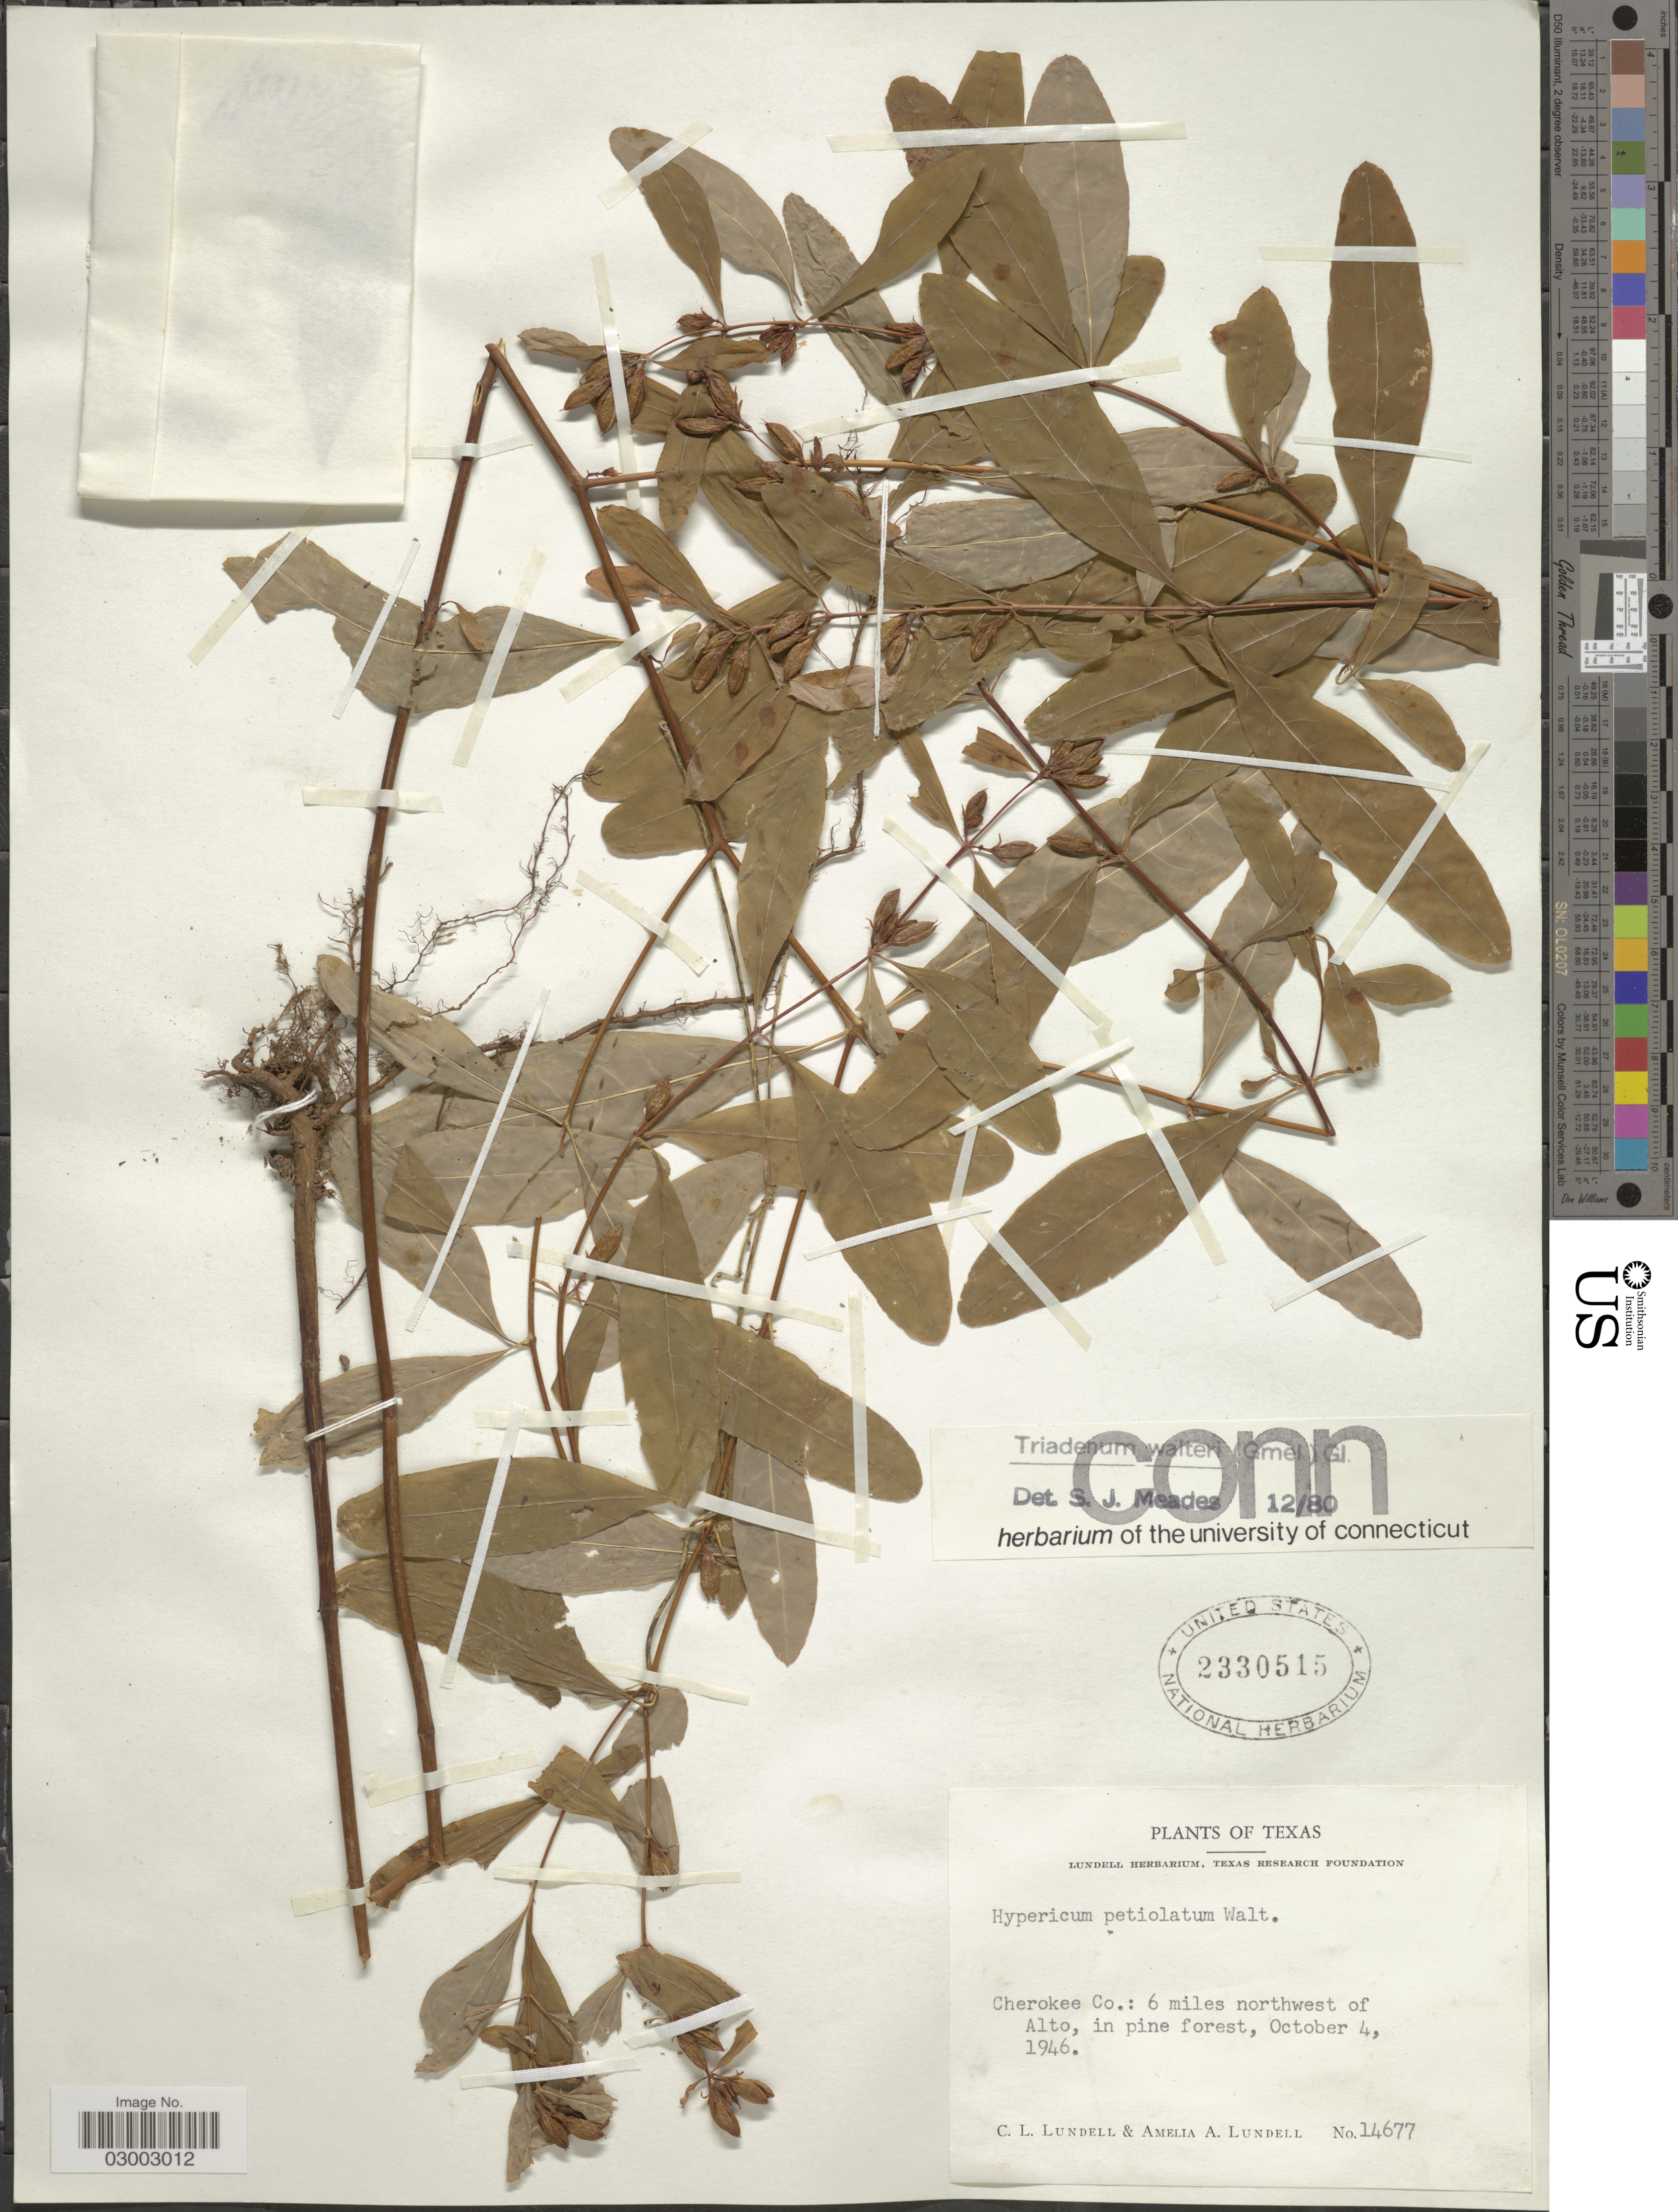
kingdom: Plantae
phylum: Tracheophyta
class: Magnoliopsida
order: Malpighiales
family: Hypericaceae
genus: Hypericum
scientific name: Hypericum walteri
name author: J.F. Gmel.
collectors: C. L. Lundell & A. A. Lundell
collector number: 14677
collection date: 1946-10-04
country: United States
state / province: Texas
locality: Cherokee Co.: 6 miles northwest of Alto, in pine forest.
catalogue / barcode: US 2330515